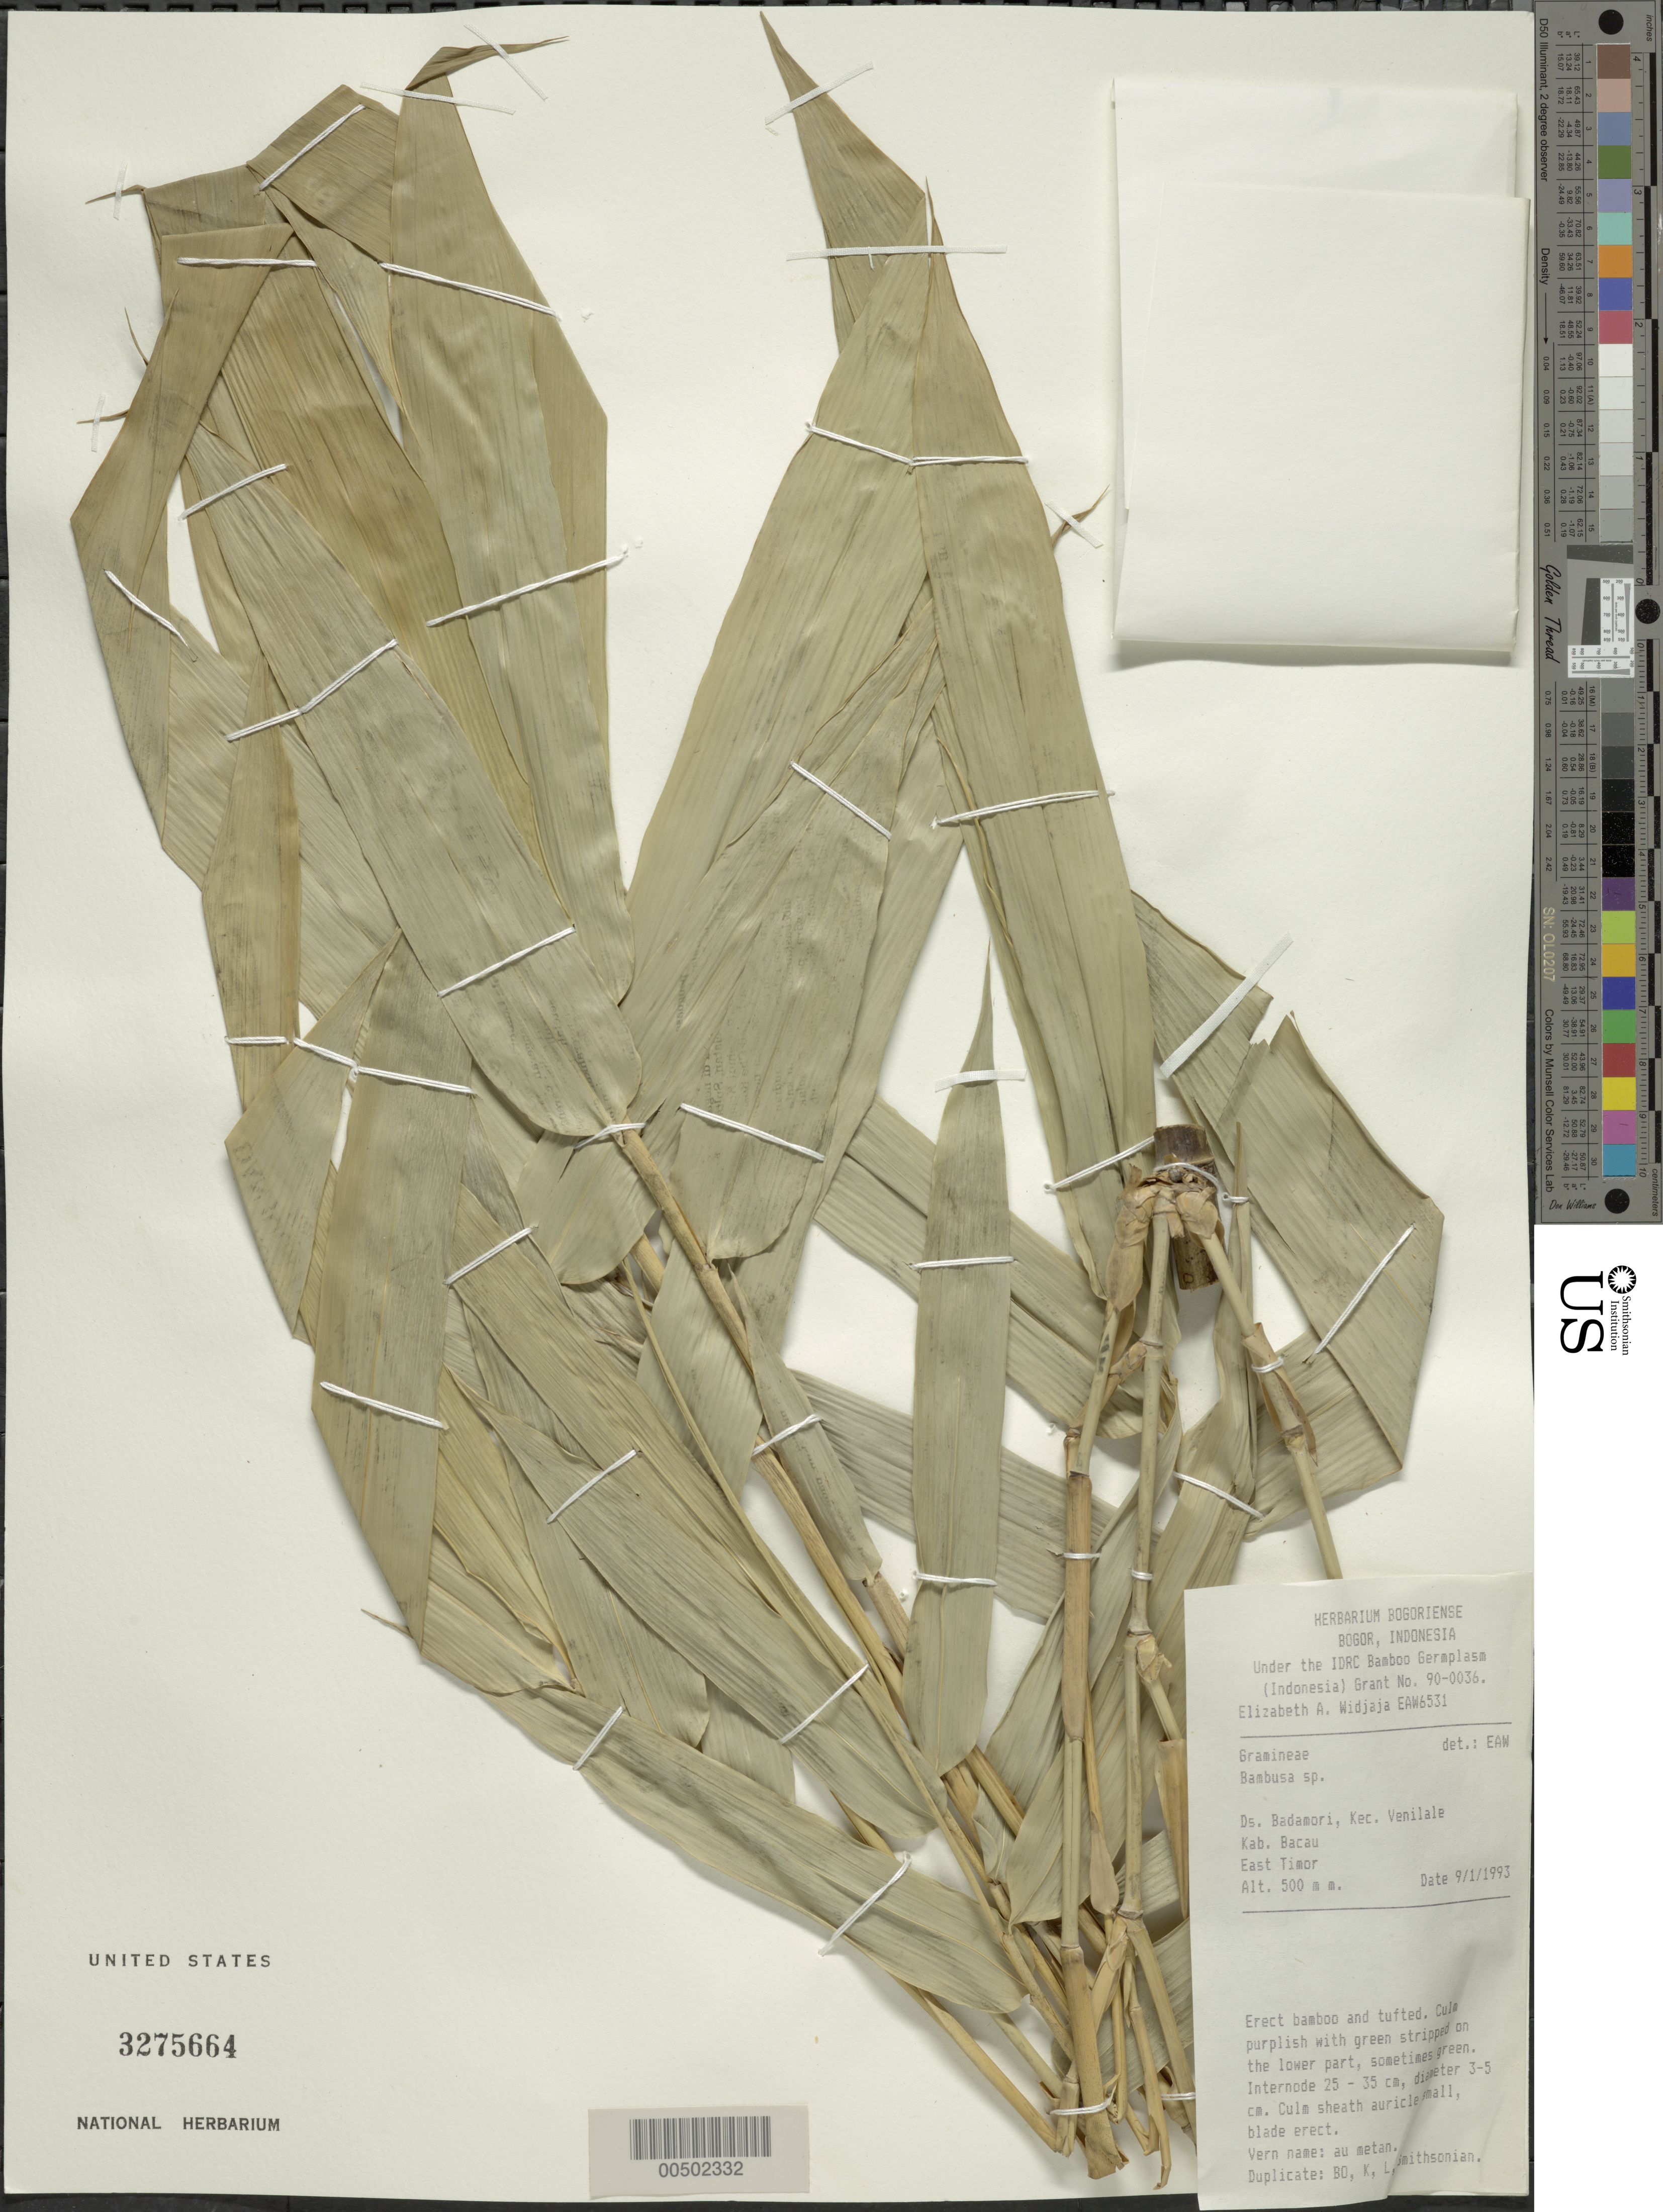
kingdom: Plantae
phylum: Tracheophyta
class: Liliopsida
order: Poales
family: Poaceae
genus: Bambusa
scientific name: Bambusa sp.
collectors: E. A. Widjaja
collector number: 6531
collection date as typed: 09 Jan 1993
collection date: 1993-01-09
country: Indonesia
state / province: Timor Timur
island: Timor Island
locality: Ds. badamori, kec. venilale, kab. bacau, east timor [Lesser Sunda Is.]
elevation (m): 500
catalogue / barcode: US 3275664